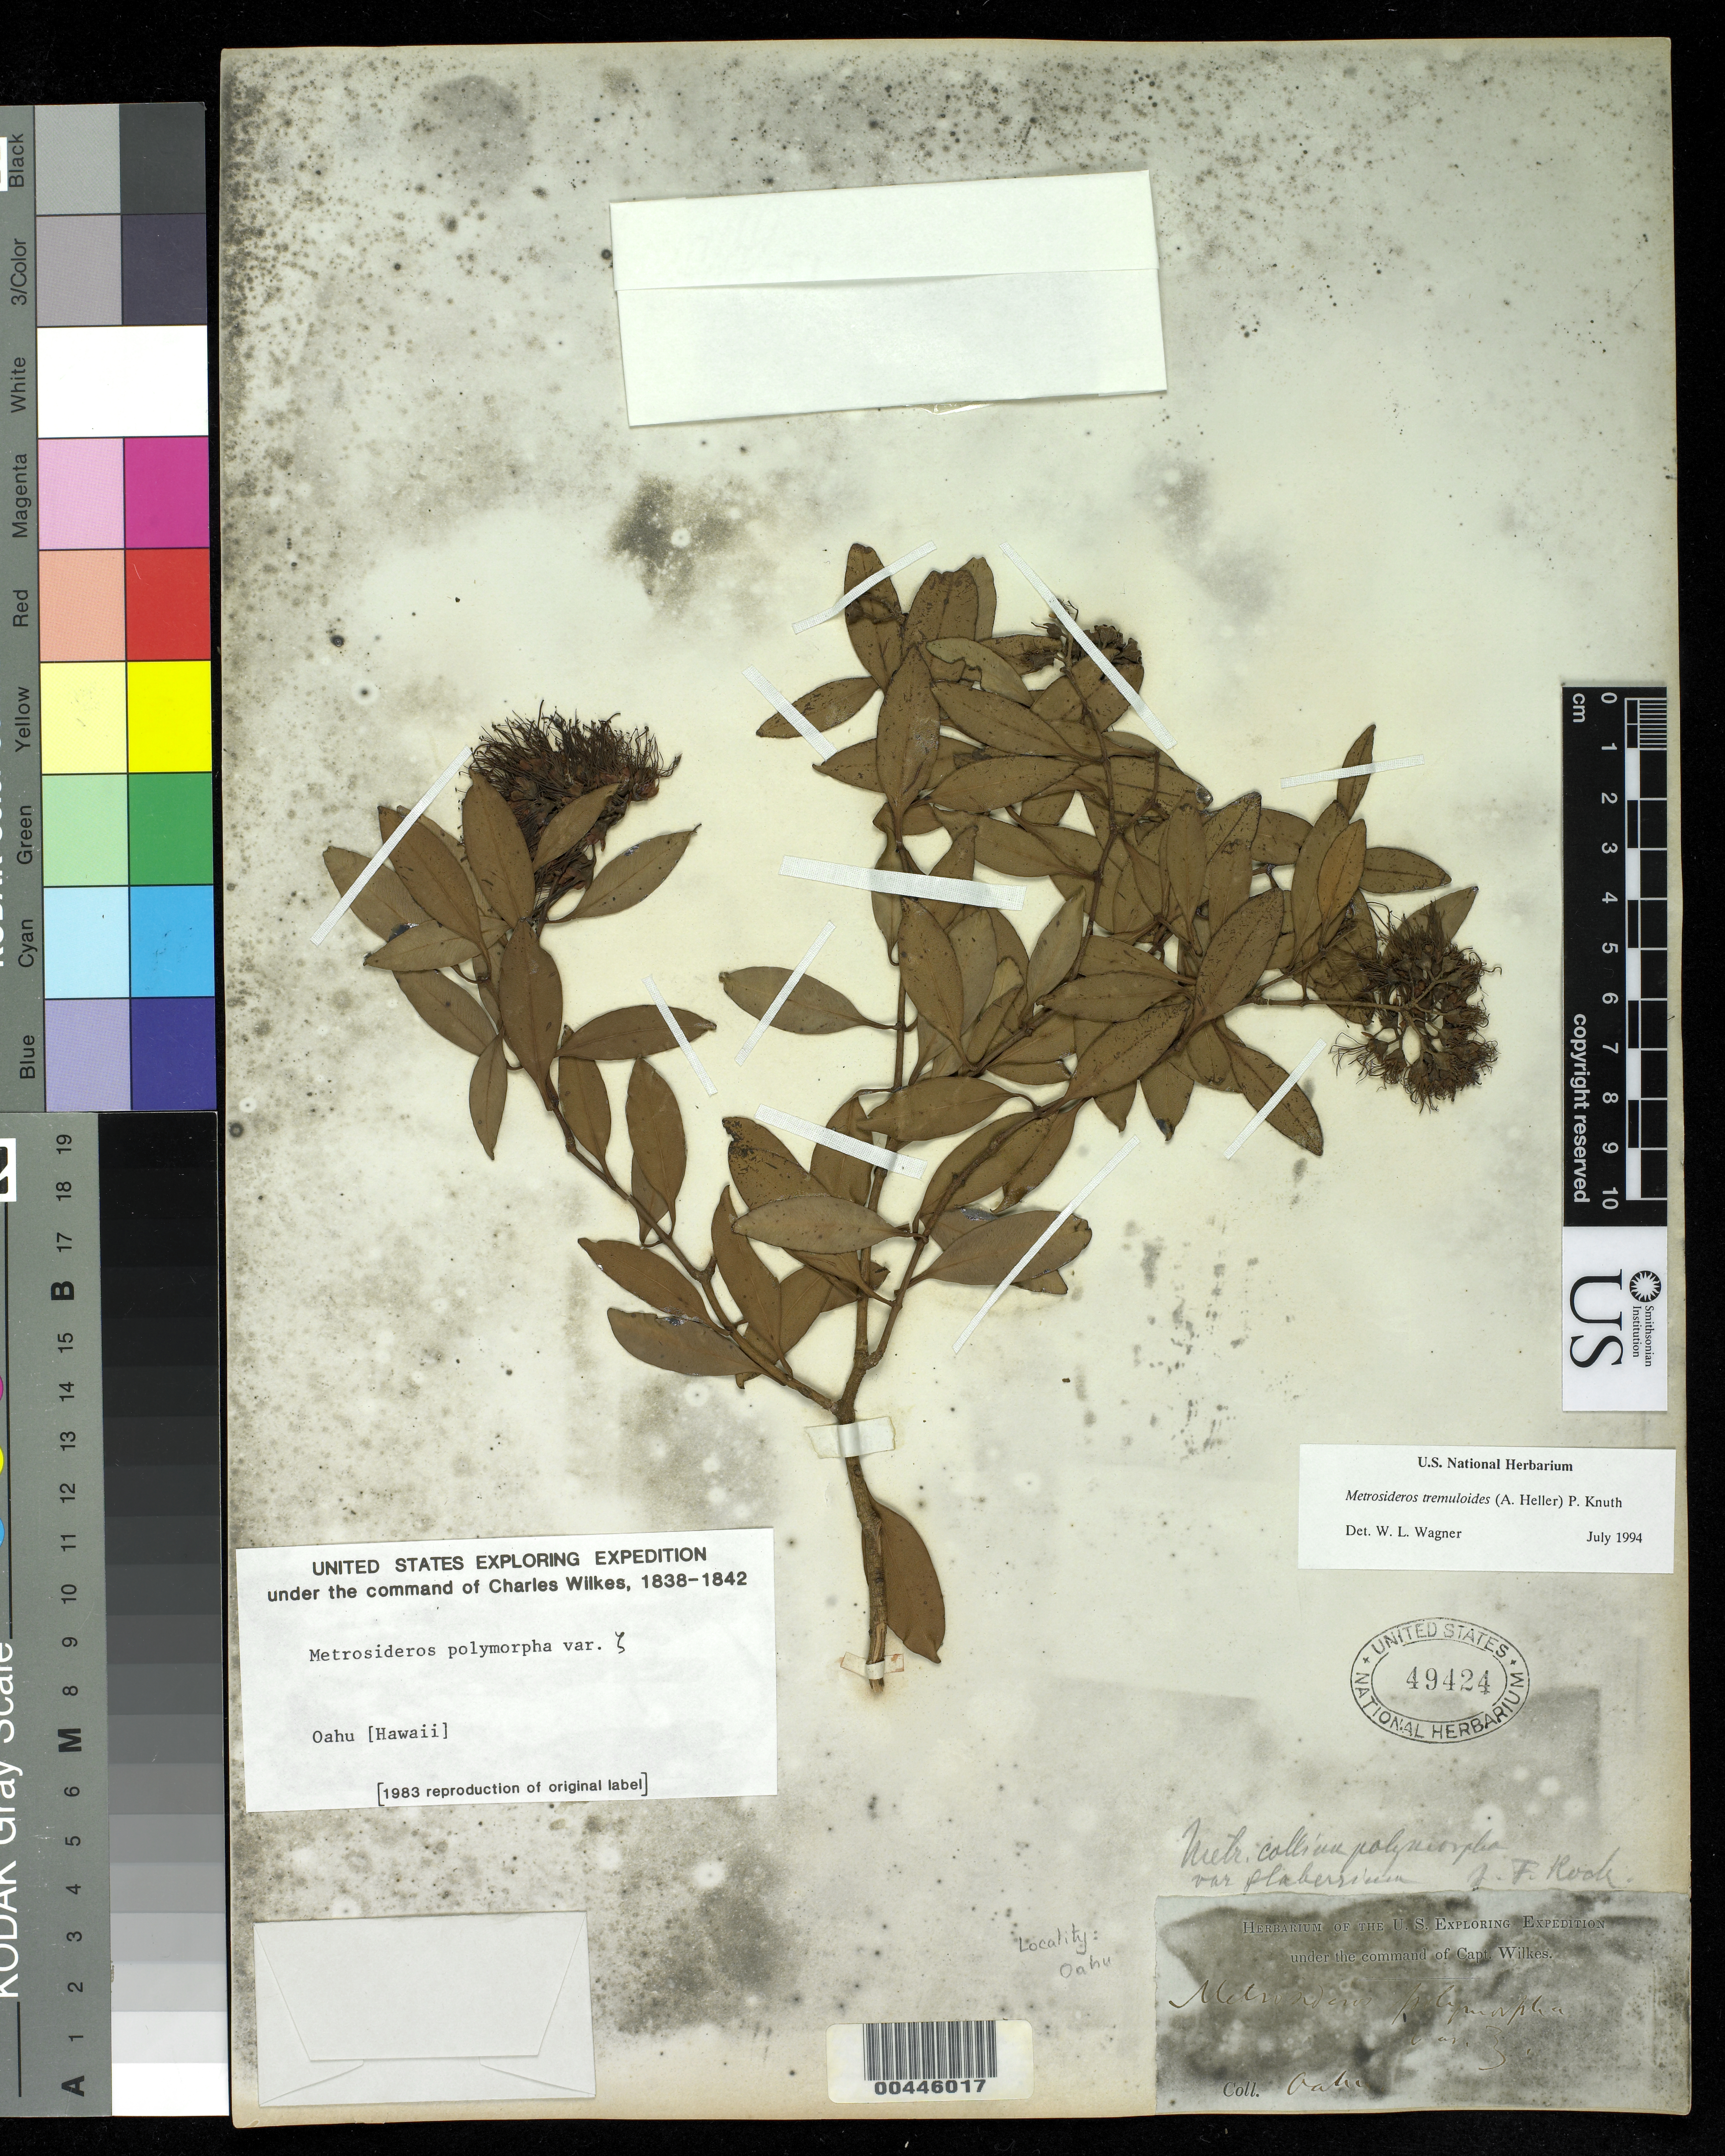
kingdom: Plantae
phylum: Tracheophyta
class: Magnoliopsida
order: Myrtales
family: Myrtaceae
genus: Metrosideros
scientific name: Metrosideros tremuloides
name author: (A. Heller) Knuth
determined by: Wagner, W. L., (BOT), Smithsonian Institution - National Museum of Natural History (UNITED STATES)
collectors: Wilkes Explor. Exped.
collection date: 1838/1842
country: United States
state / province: Hawaii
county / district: Honolulu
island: Oahu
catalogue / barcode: US 49424